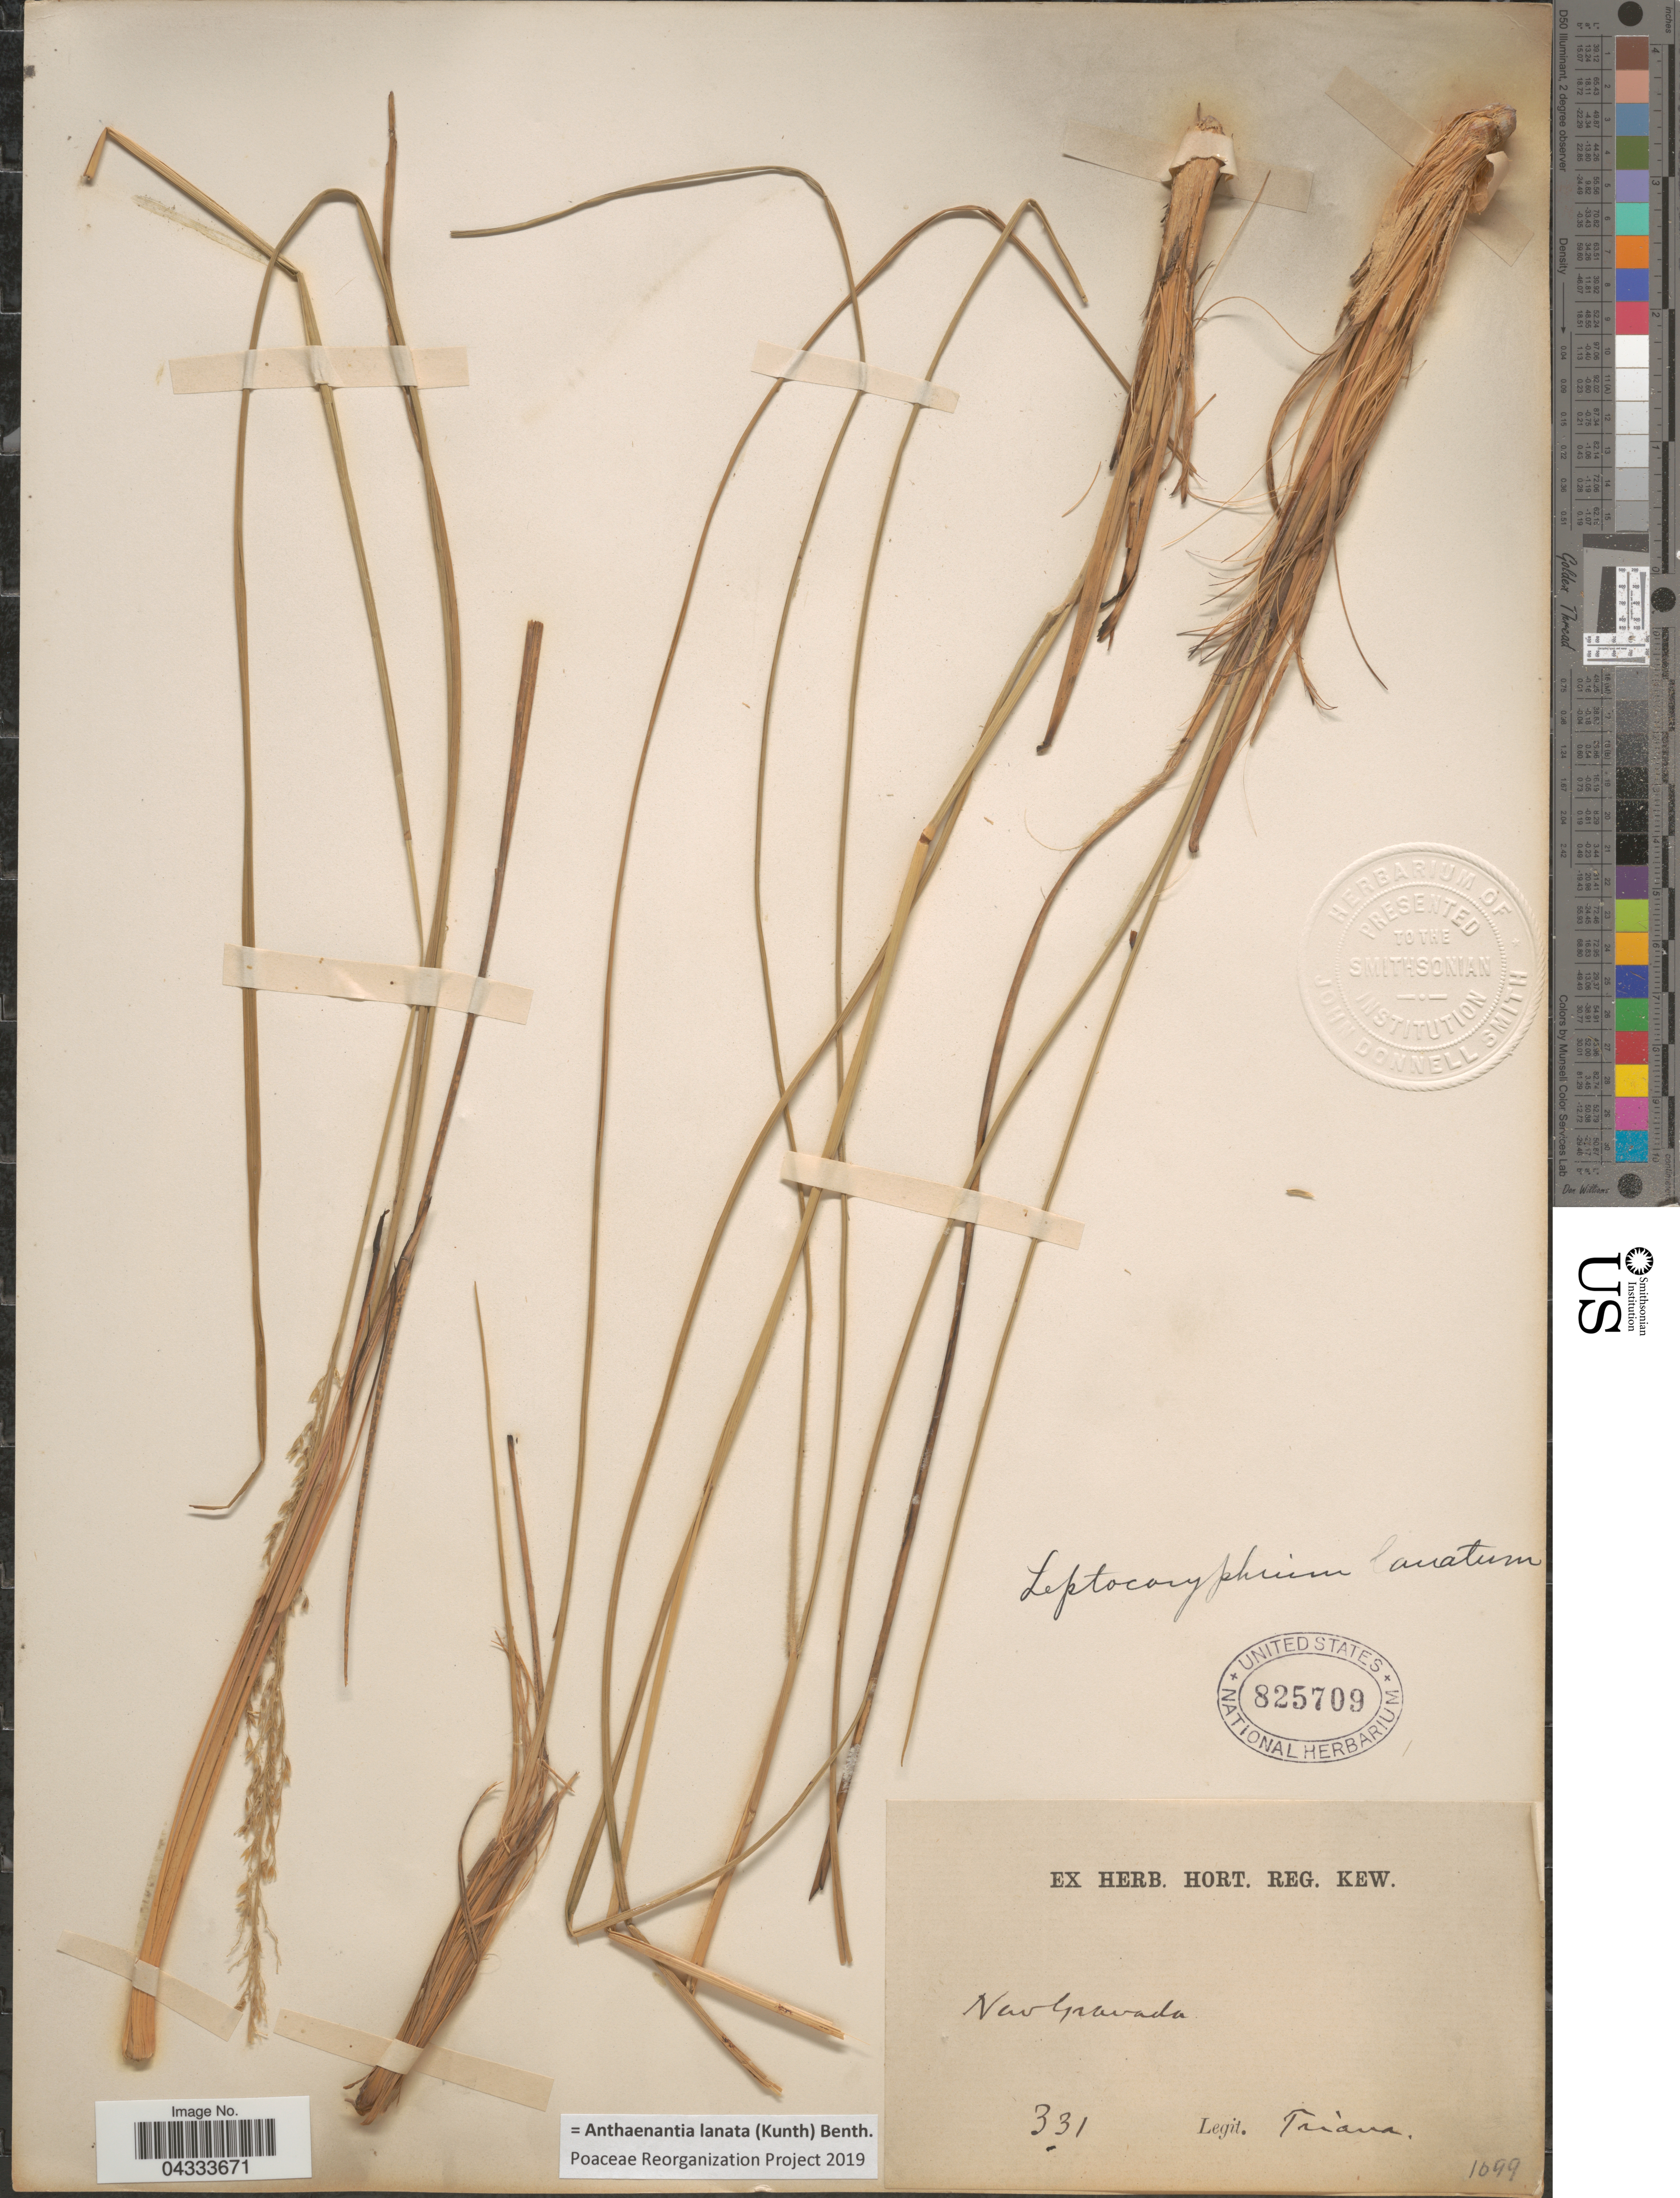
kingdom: Plantae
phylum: Tracheophyta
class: Liliopsida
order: Poales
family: Poaceae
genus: Anthaenantia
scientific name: Anthaenantia lanata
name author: (Kunth) Benth.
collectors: Triana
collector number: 331/1099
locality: New Granada.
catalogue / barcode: US 825709